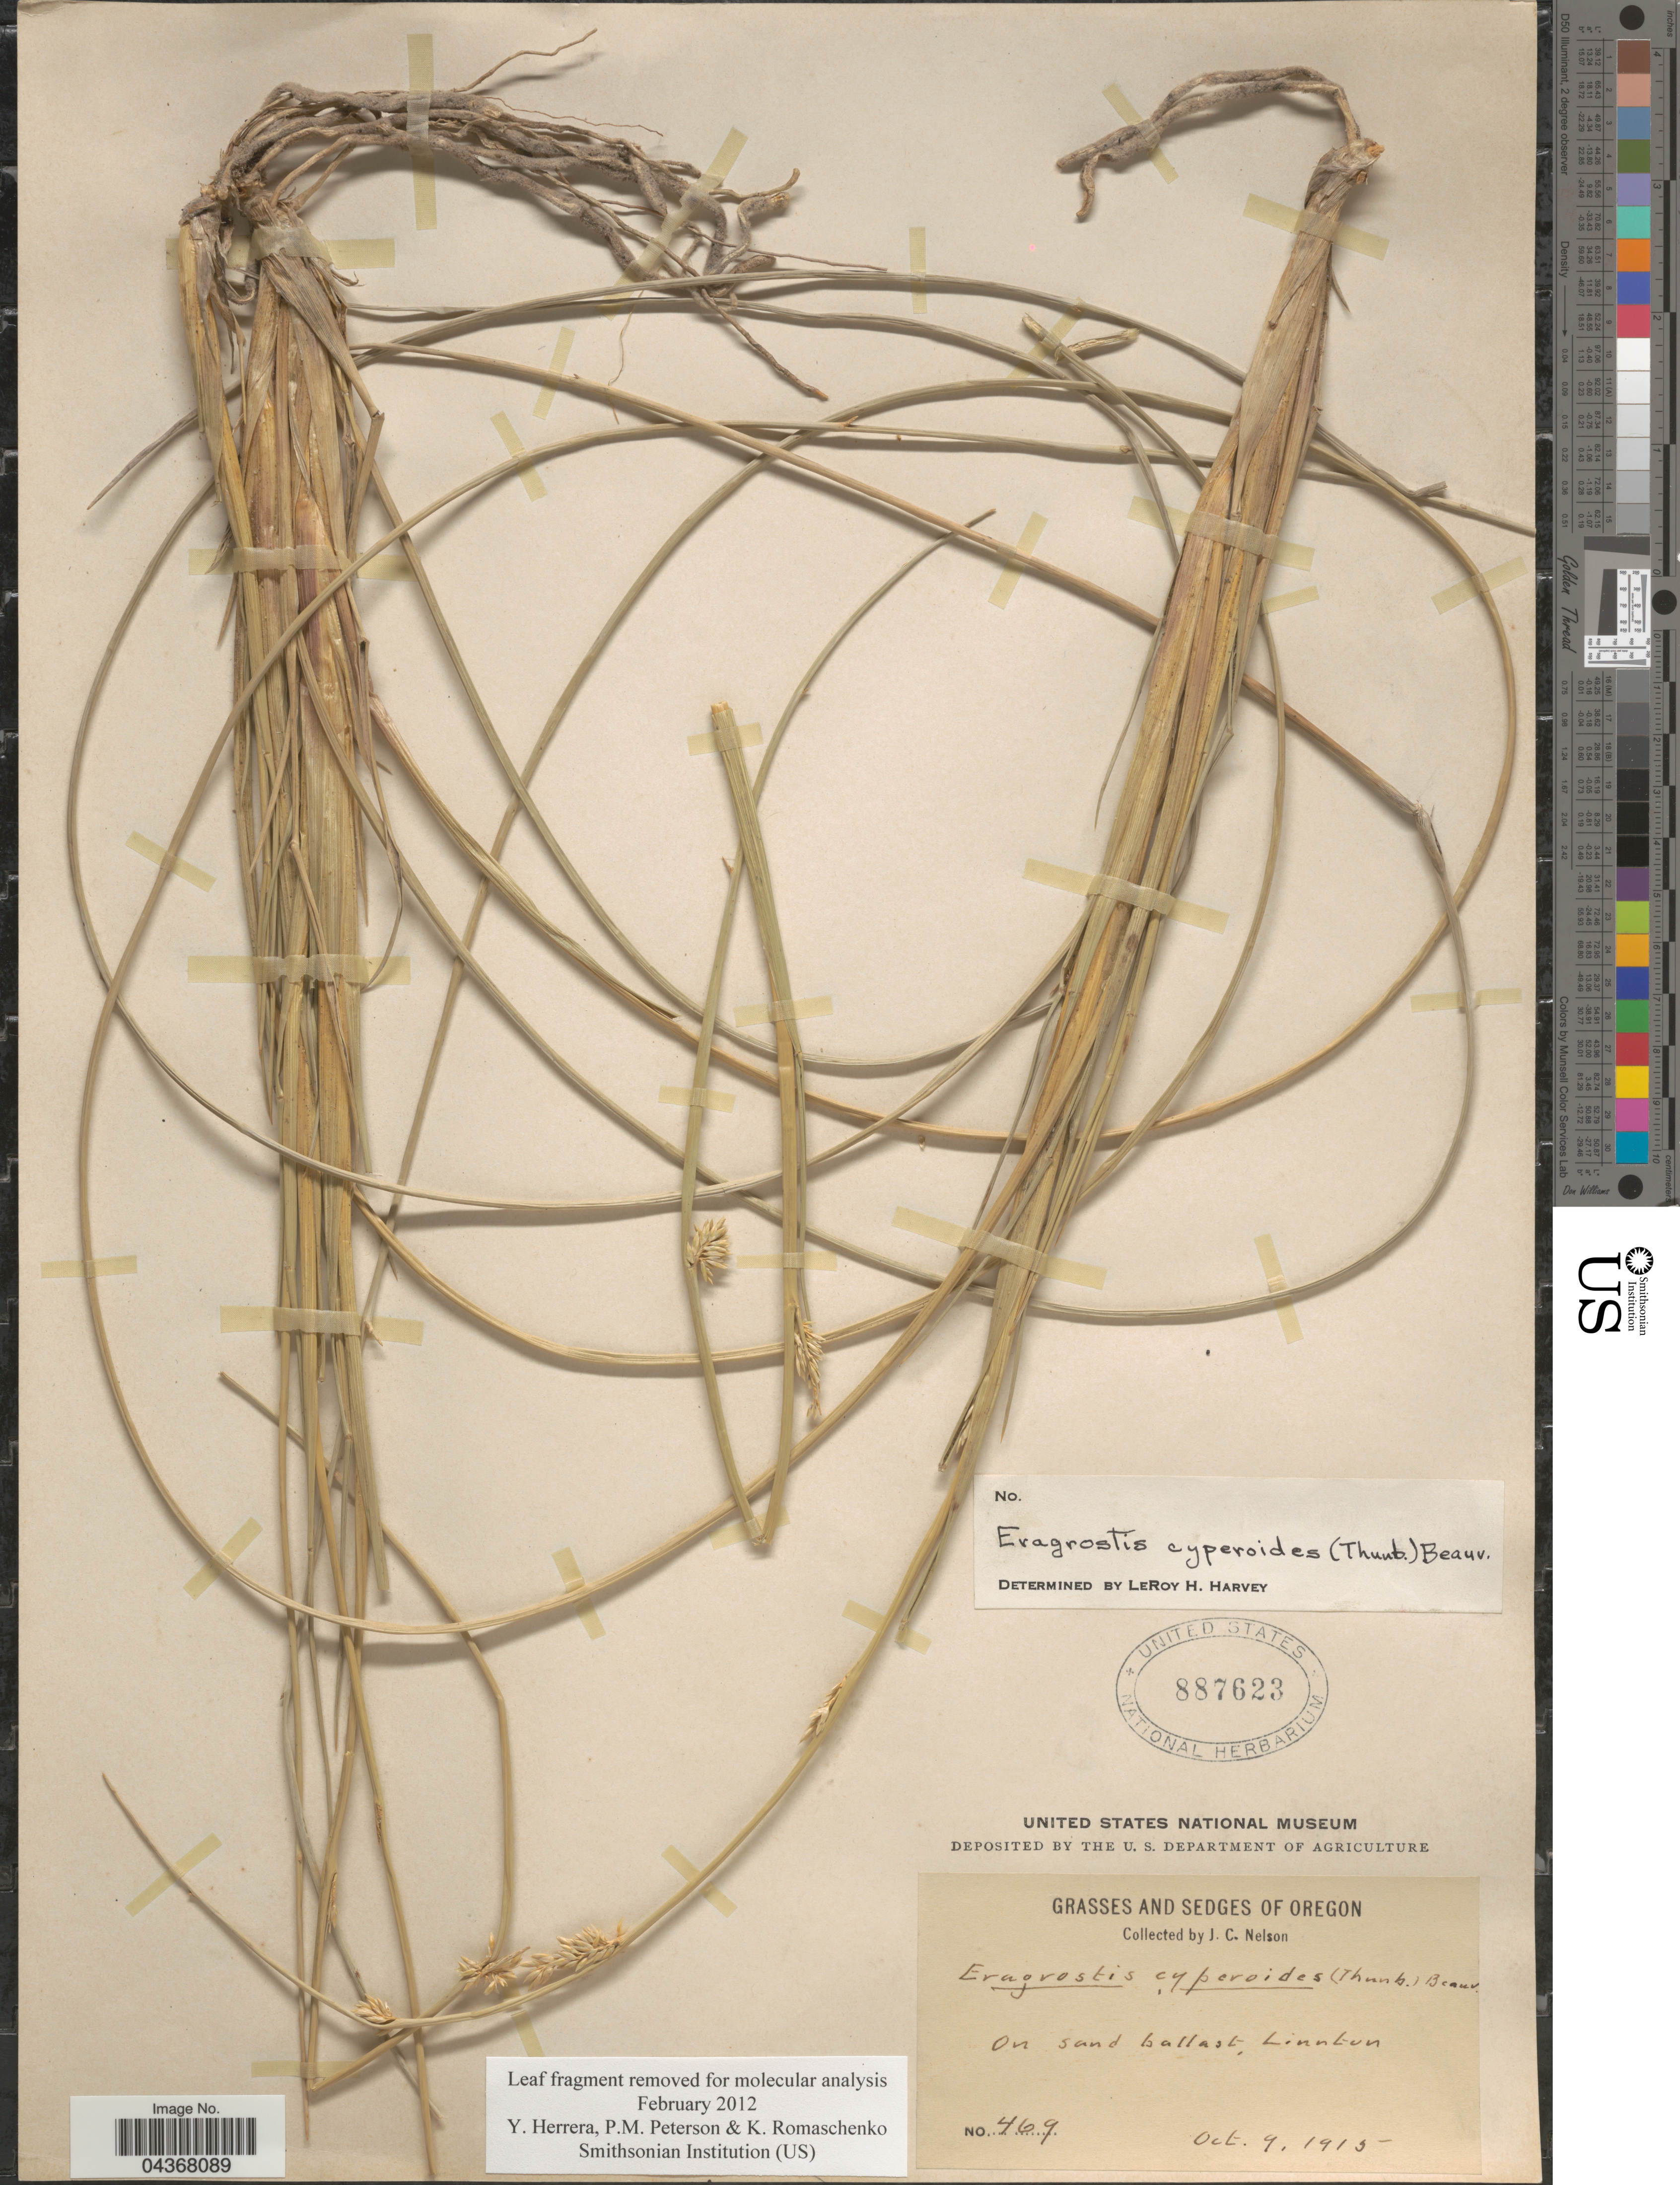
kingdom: Plantae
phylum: Tracheophyta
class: Liliopsida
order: Poales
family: Poaceae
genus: Eragrostis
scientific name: Eragrostis cyperoides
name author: (Thunb.) P. Beauv.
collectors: J. C. Nelson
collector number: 469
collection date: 1915-10-09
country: United States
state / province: Oregon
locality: On sand ballast, Linnton.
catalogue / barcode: US 887623